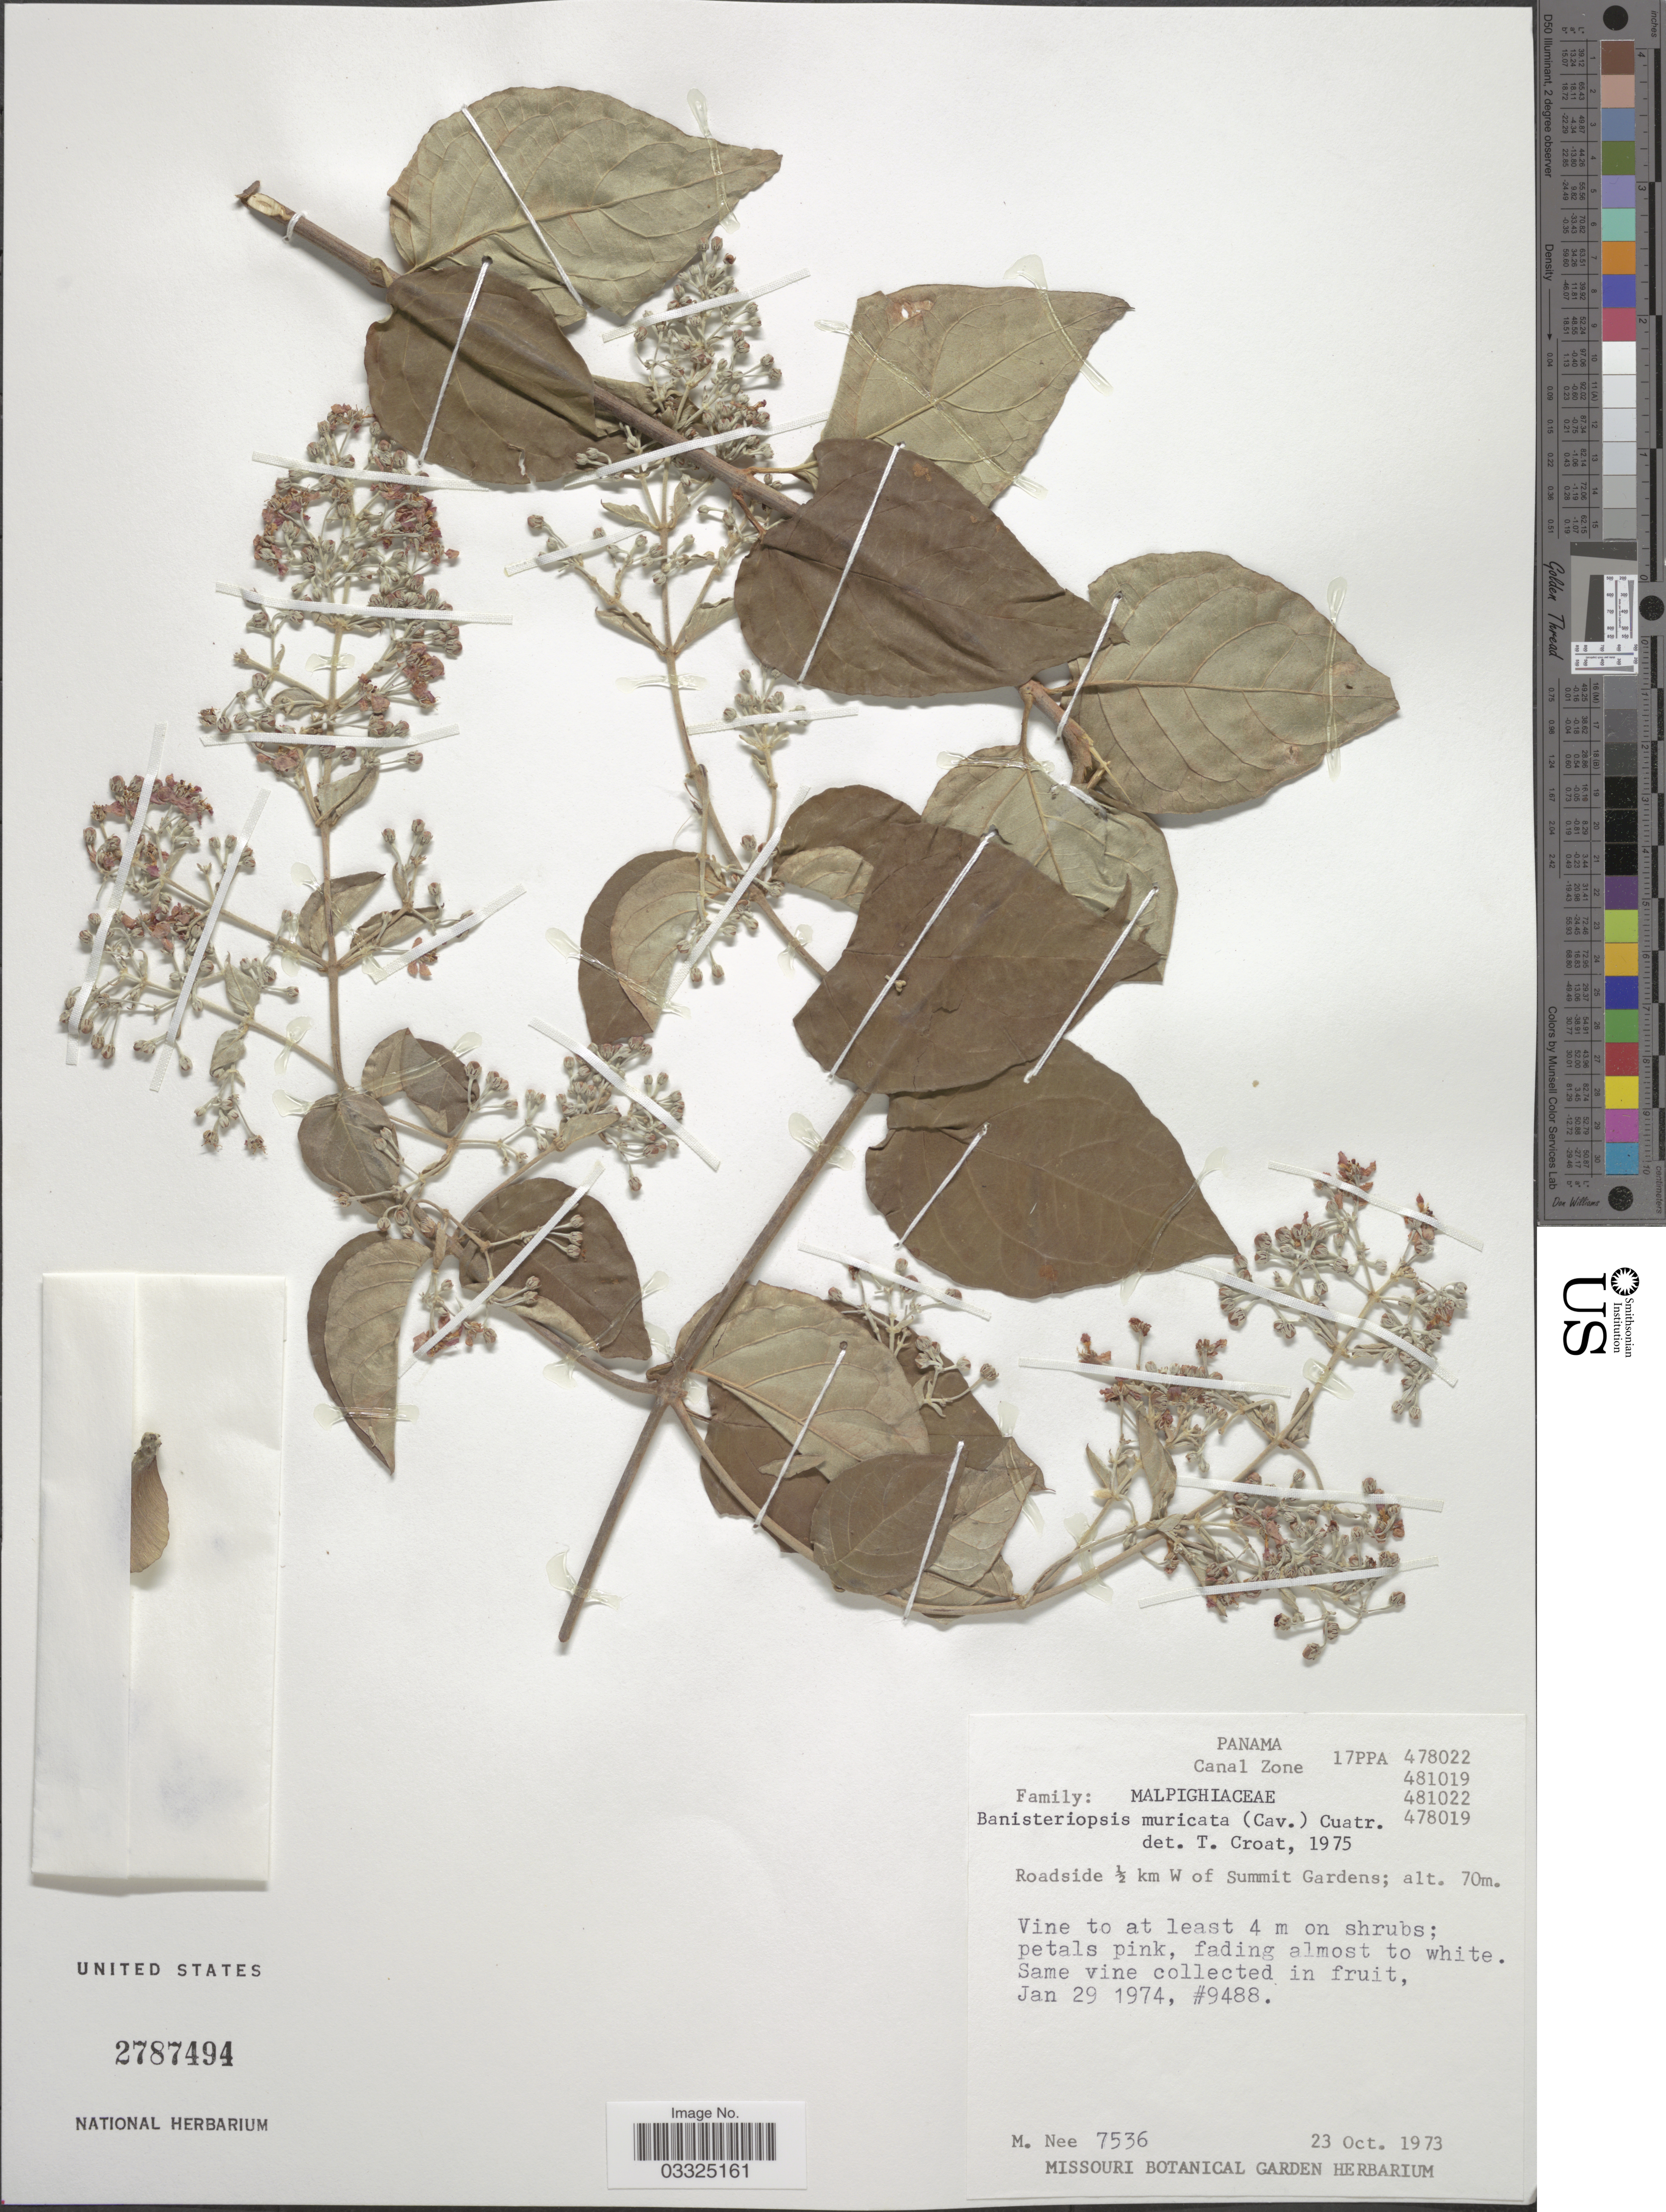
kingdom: Plantae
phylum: Tracheophyta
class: Magnoliopsida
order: Malpighiales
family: Malpighiaceae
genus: Banisteriopsis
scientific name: Banisteriopsis muricata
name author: (Cav.) Cuatrec.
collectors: M. Nee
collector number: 7536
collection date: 1973-10-23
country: Panama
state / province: Colón / Panamá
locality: Canal Zone, Roadside ½ km W of Summit Gardens.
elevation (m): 70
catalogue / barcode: US 2787494